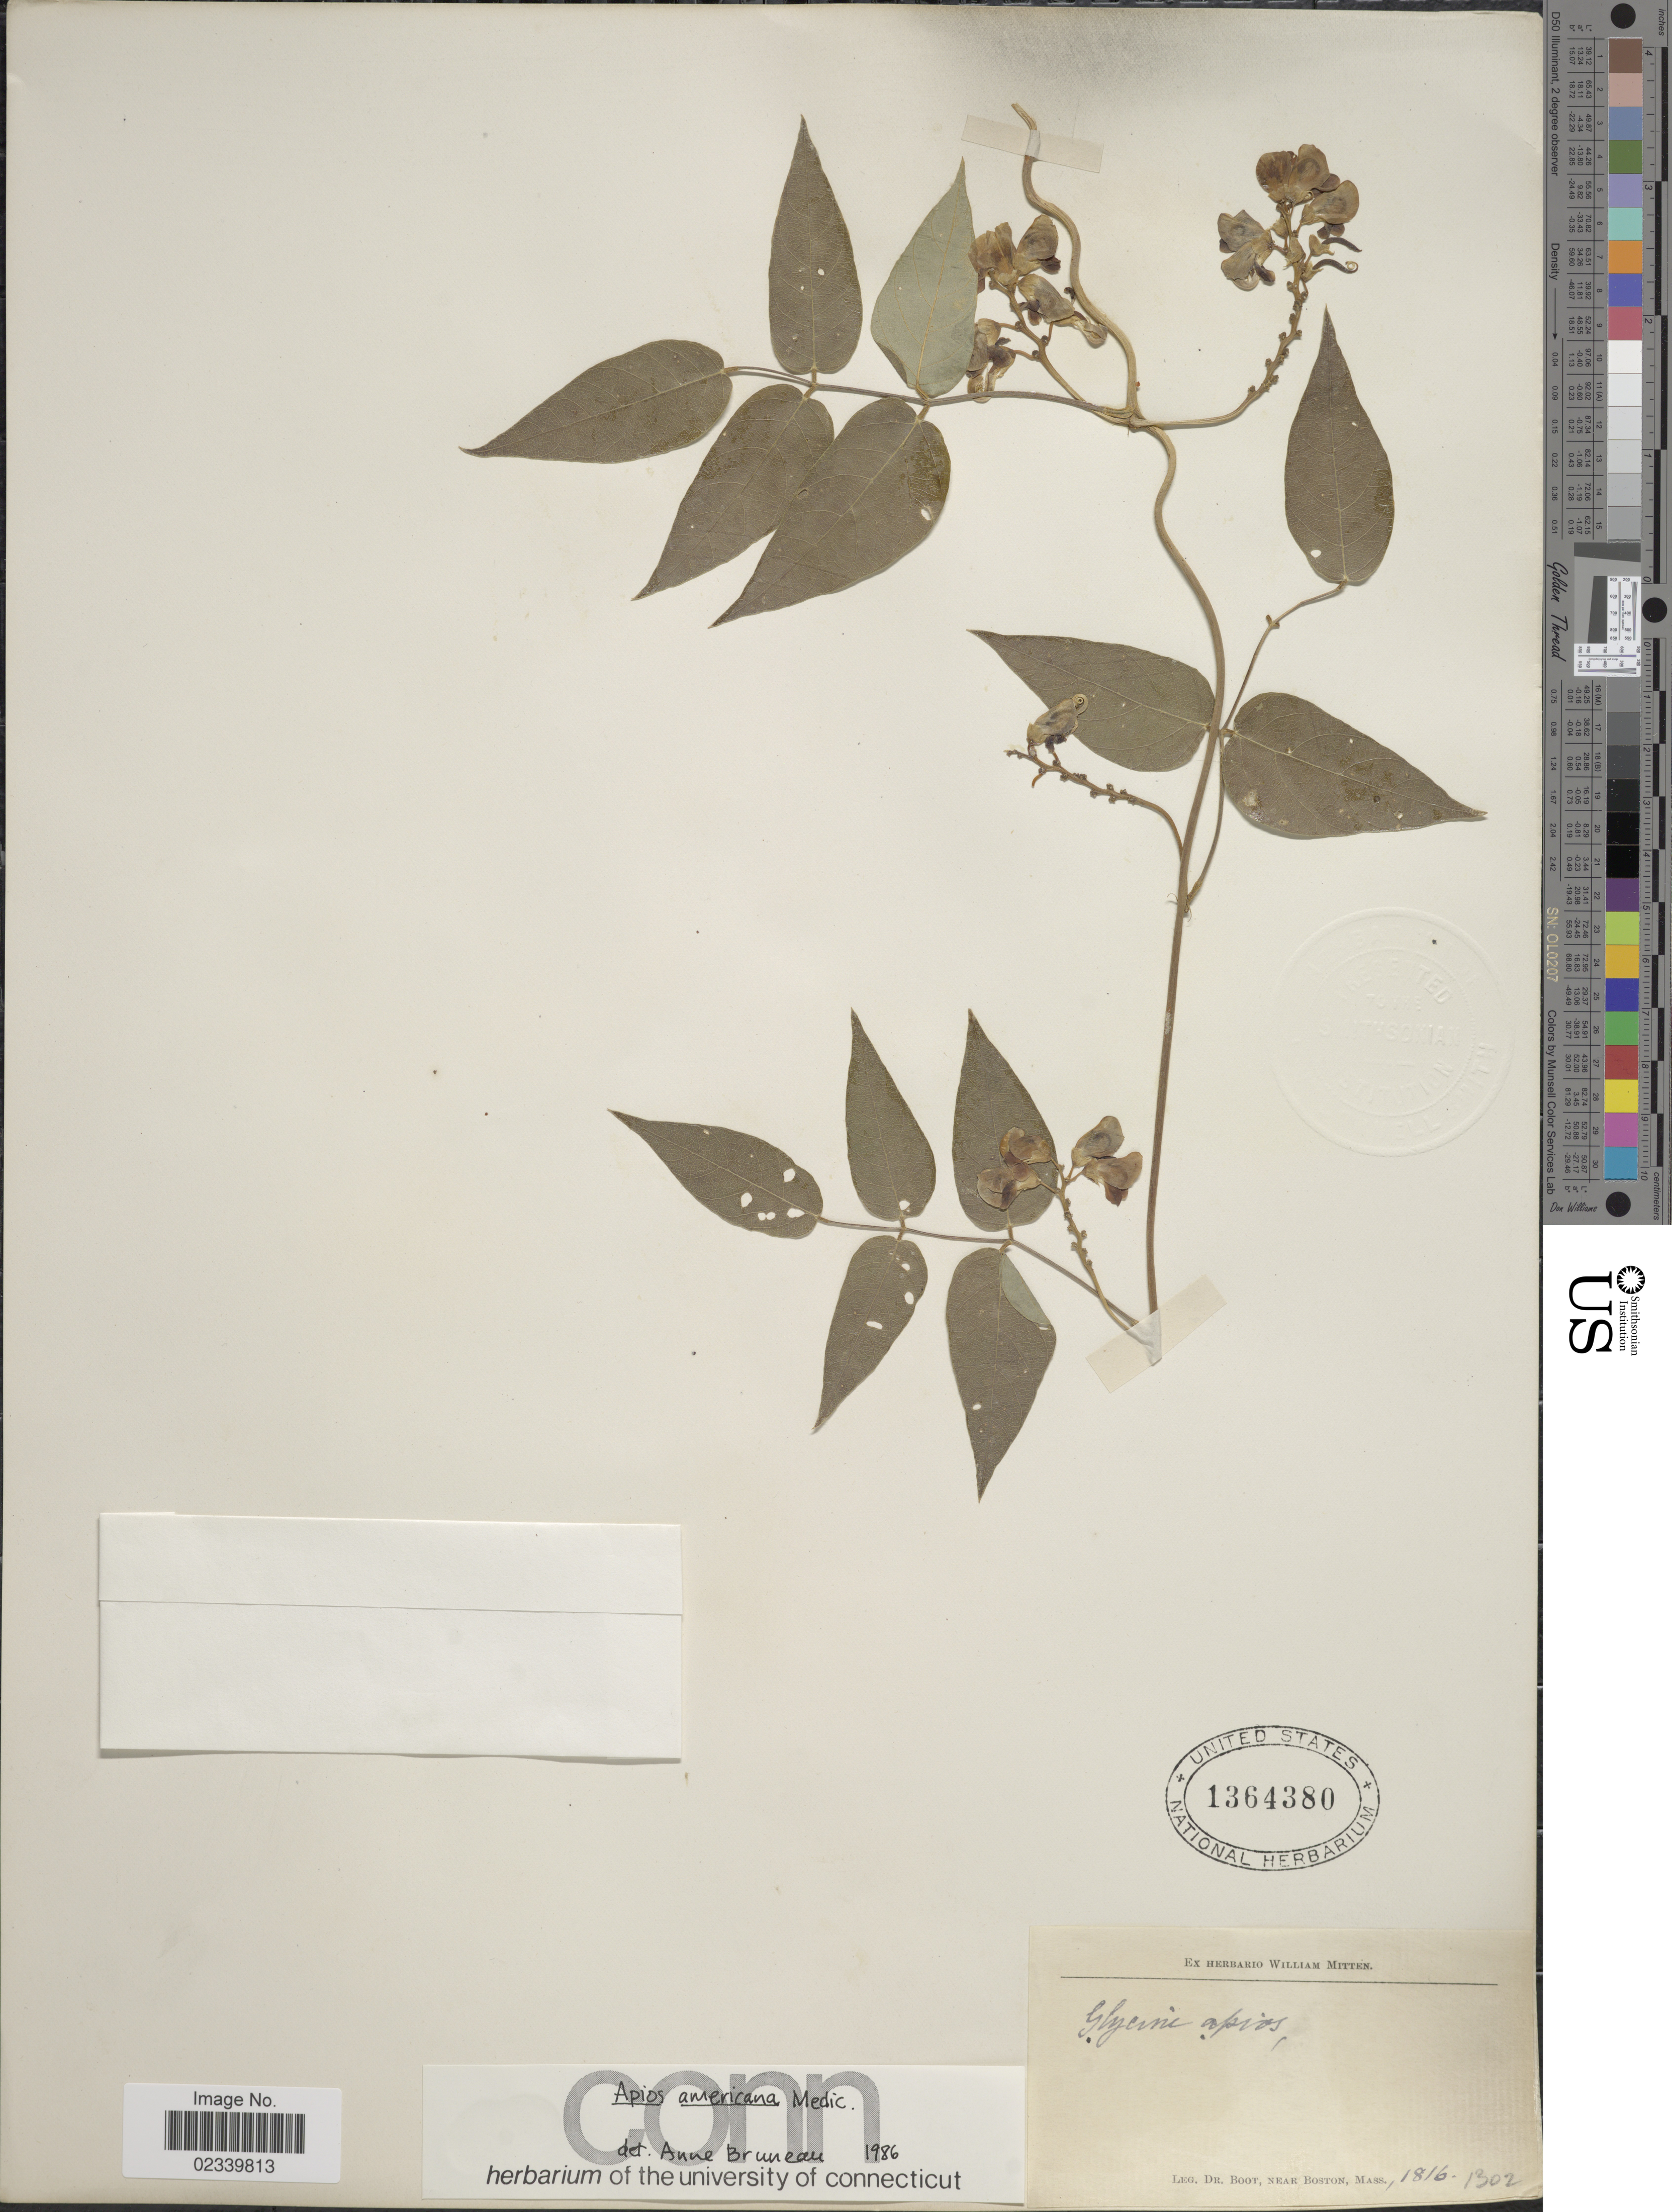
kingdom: Plantae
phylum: Tracheophyta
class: Magnoliopsida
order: Fabales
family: Fabaceae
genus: Apios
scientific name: Apios americana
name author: Medik.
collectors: Boot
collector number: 1302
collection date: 1816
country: United States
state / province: Massachusetts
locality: Near Boston, Mass.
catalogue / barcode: US 1364380